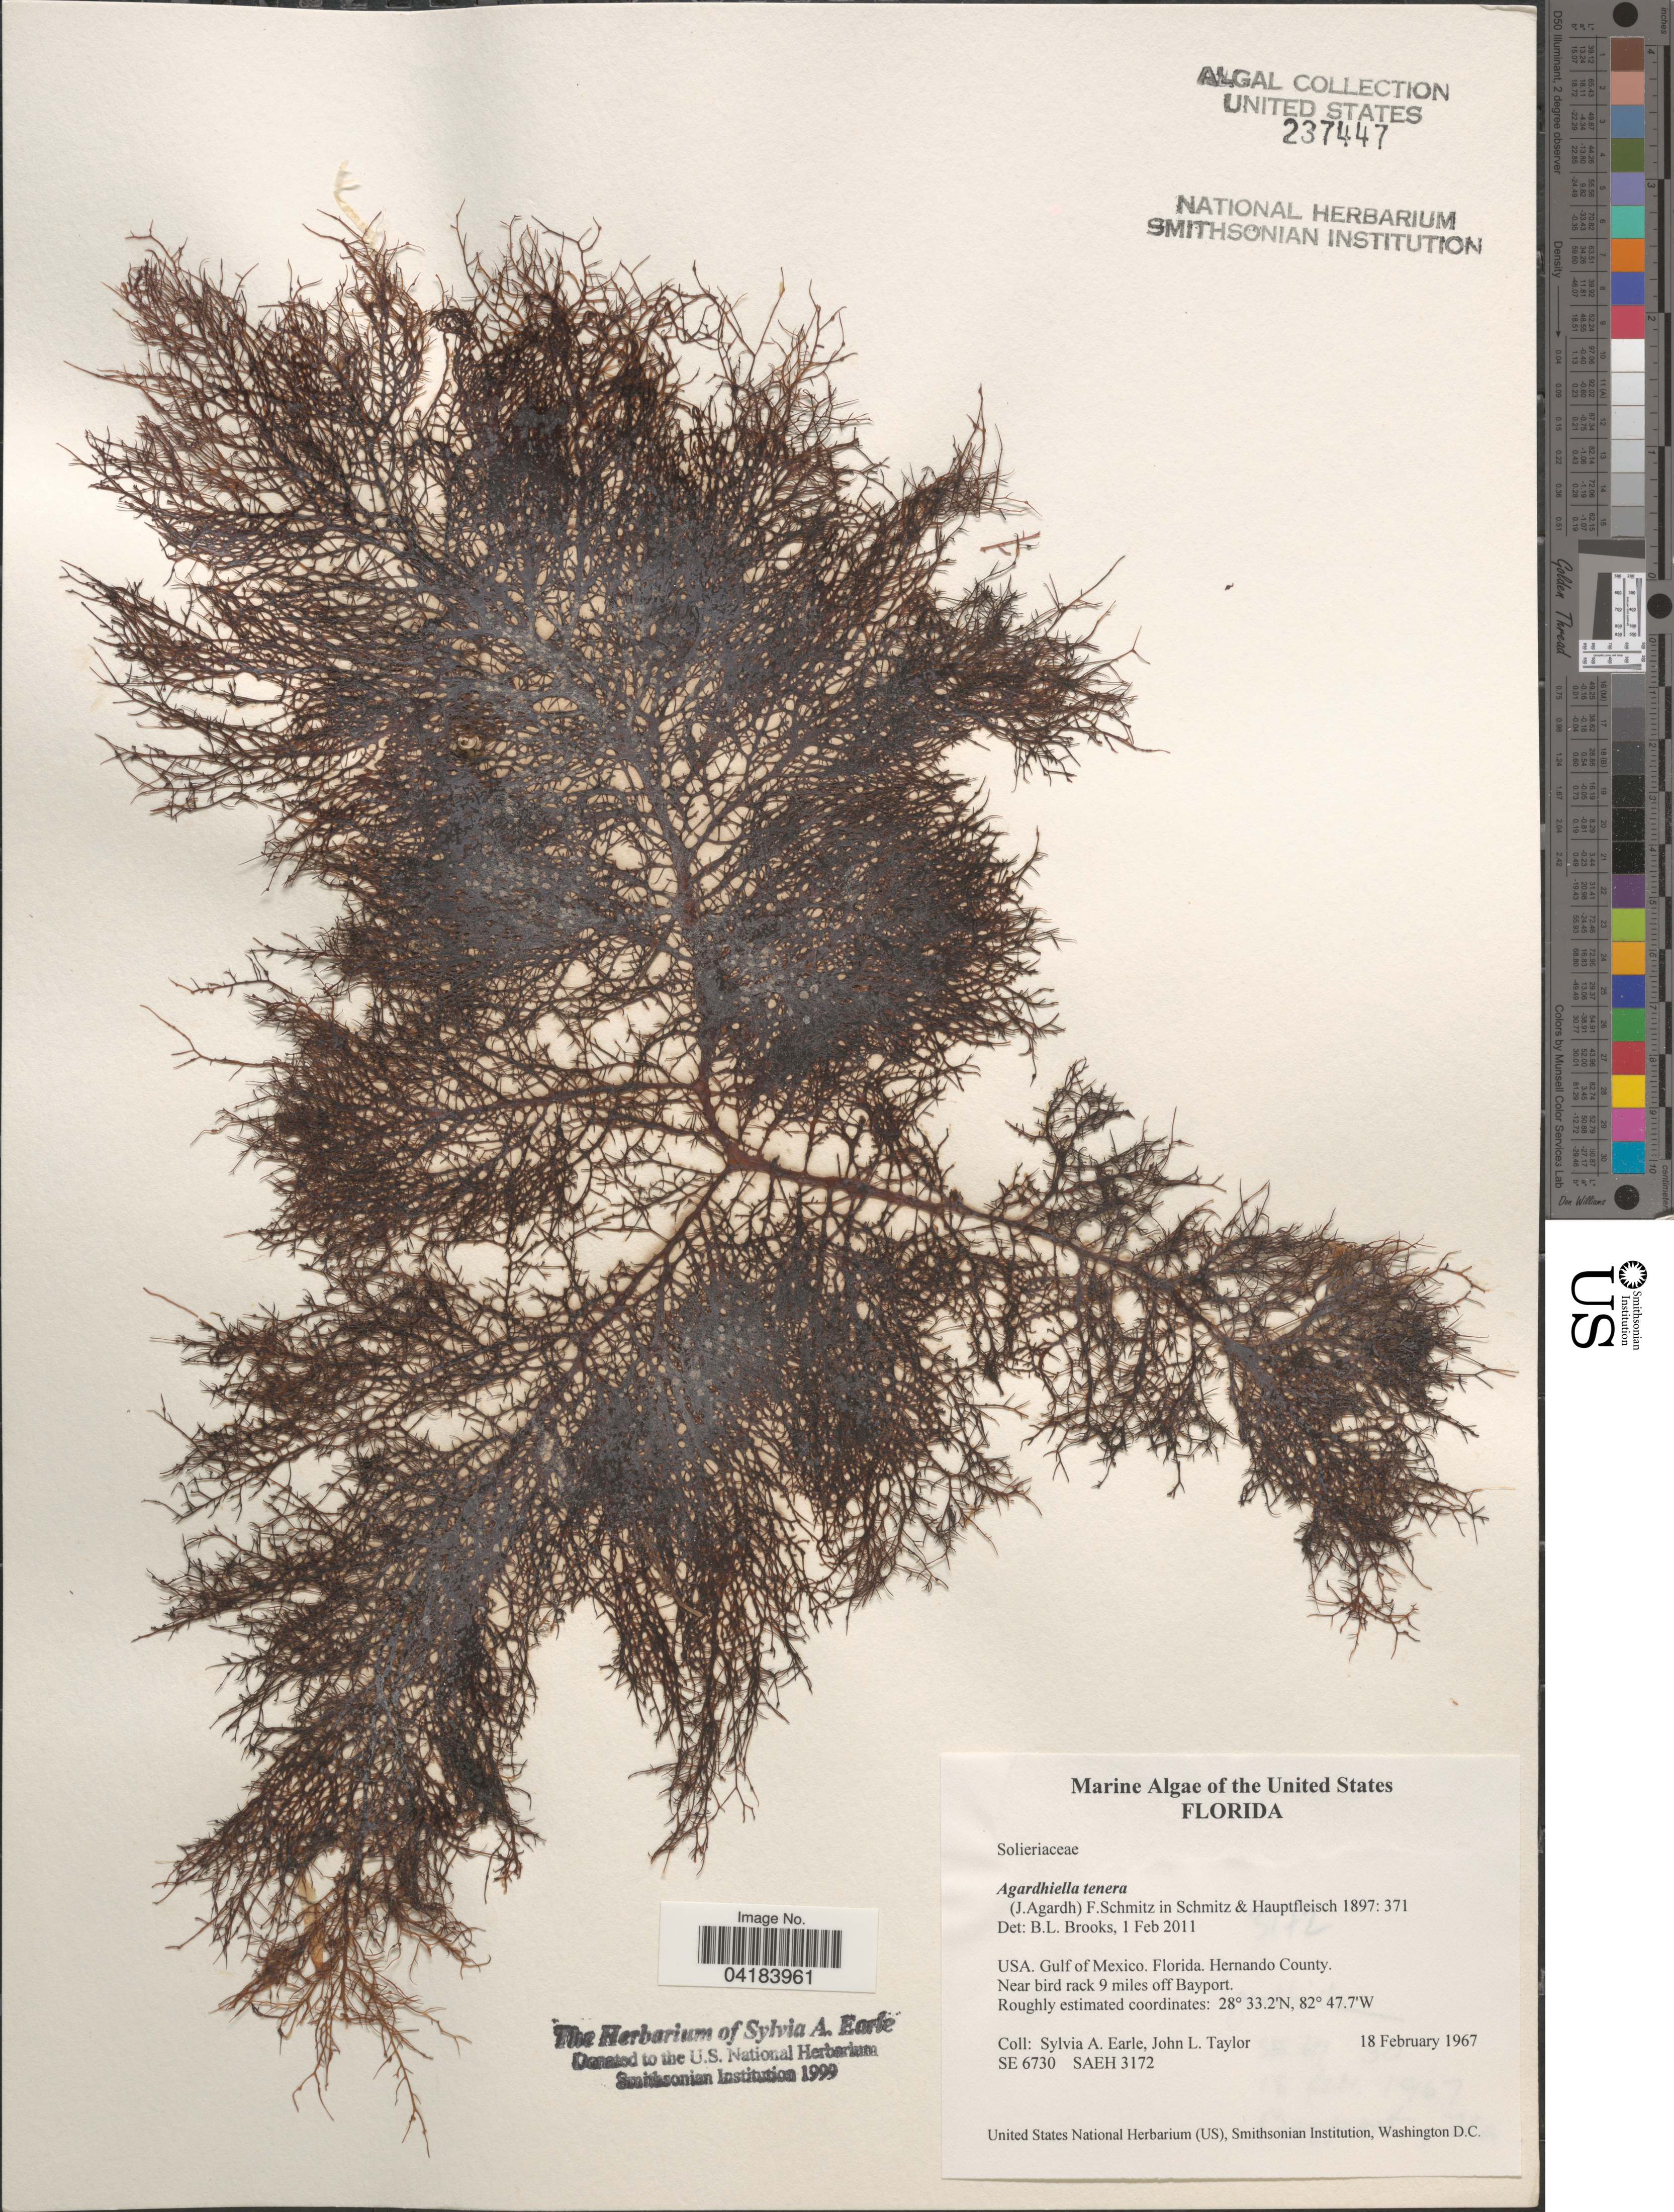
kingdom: Plantae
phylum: Rhodophyta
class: Florideophyceae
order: Gigartinales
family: Solieriaceae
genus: Agardhiella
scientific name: Agardhiella tenera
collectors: S. A. Earle & J. L. Taylor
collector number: SE6730/SAEH3172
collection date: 1967-02-18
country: United States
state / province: Florida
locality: Gulf of Mexico. Hernando County. Near bird rack 9 miles off Bayport.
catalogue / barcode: US 237447